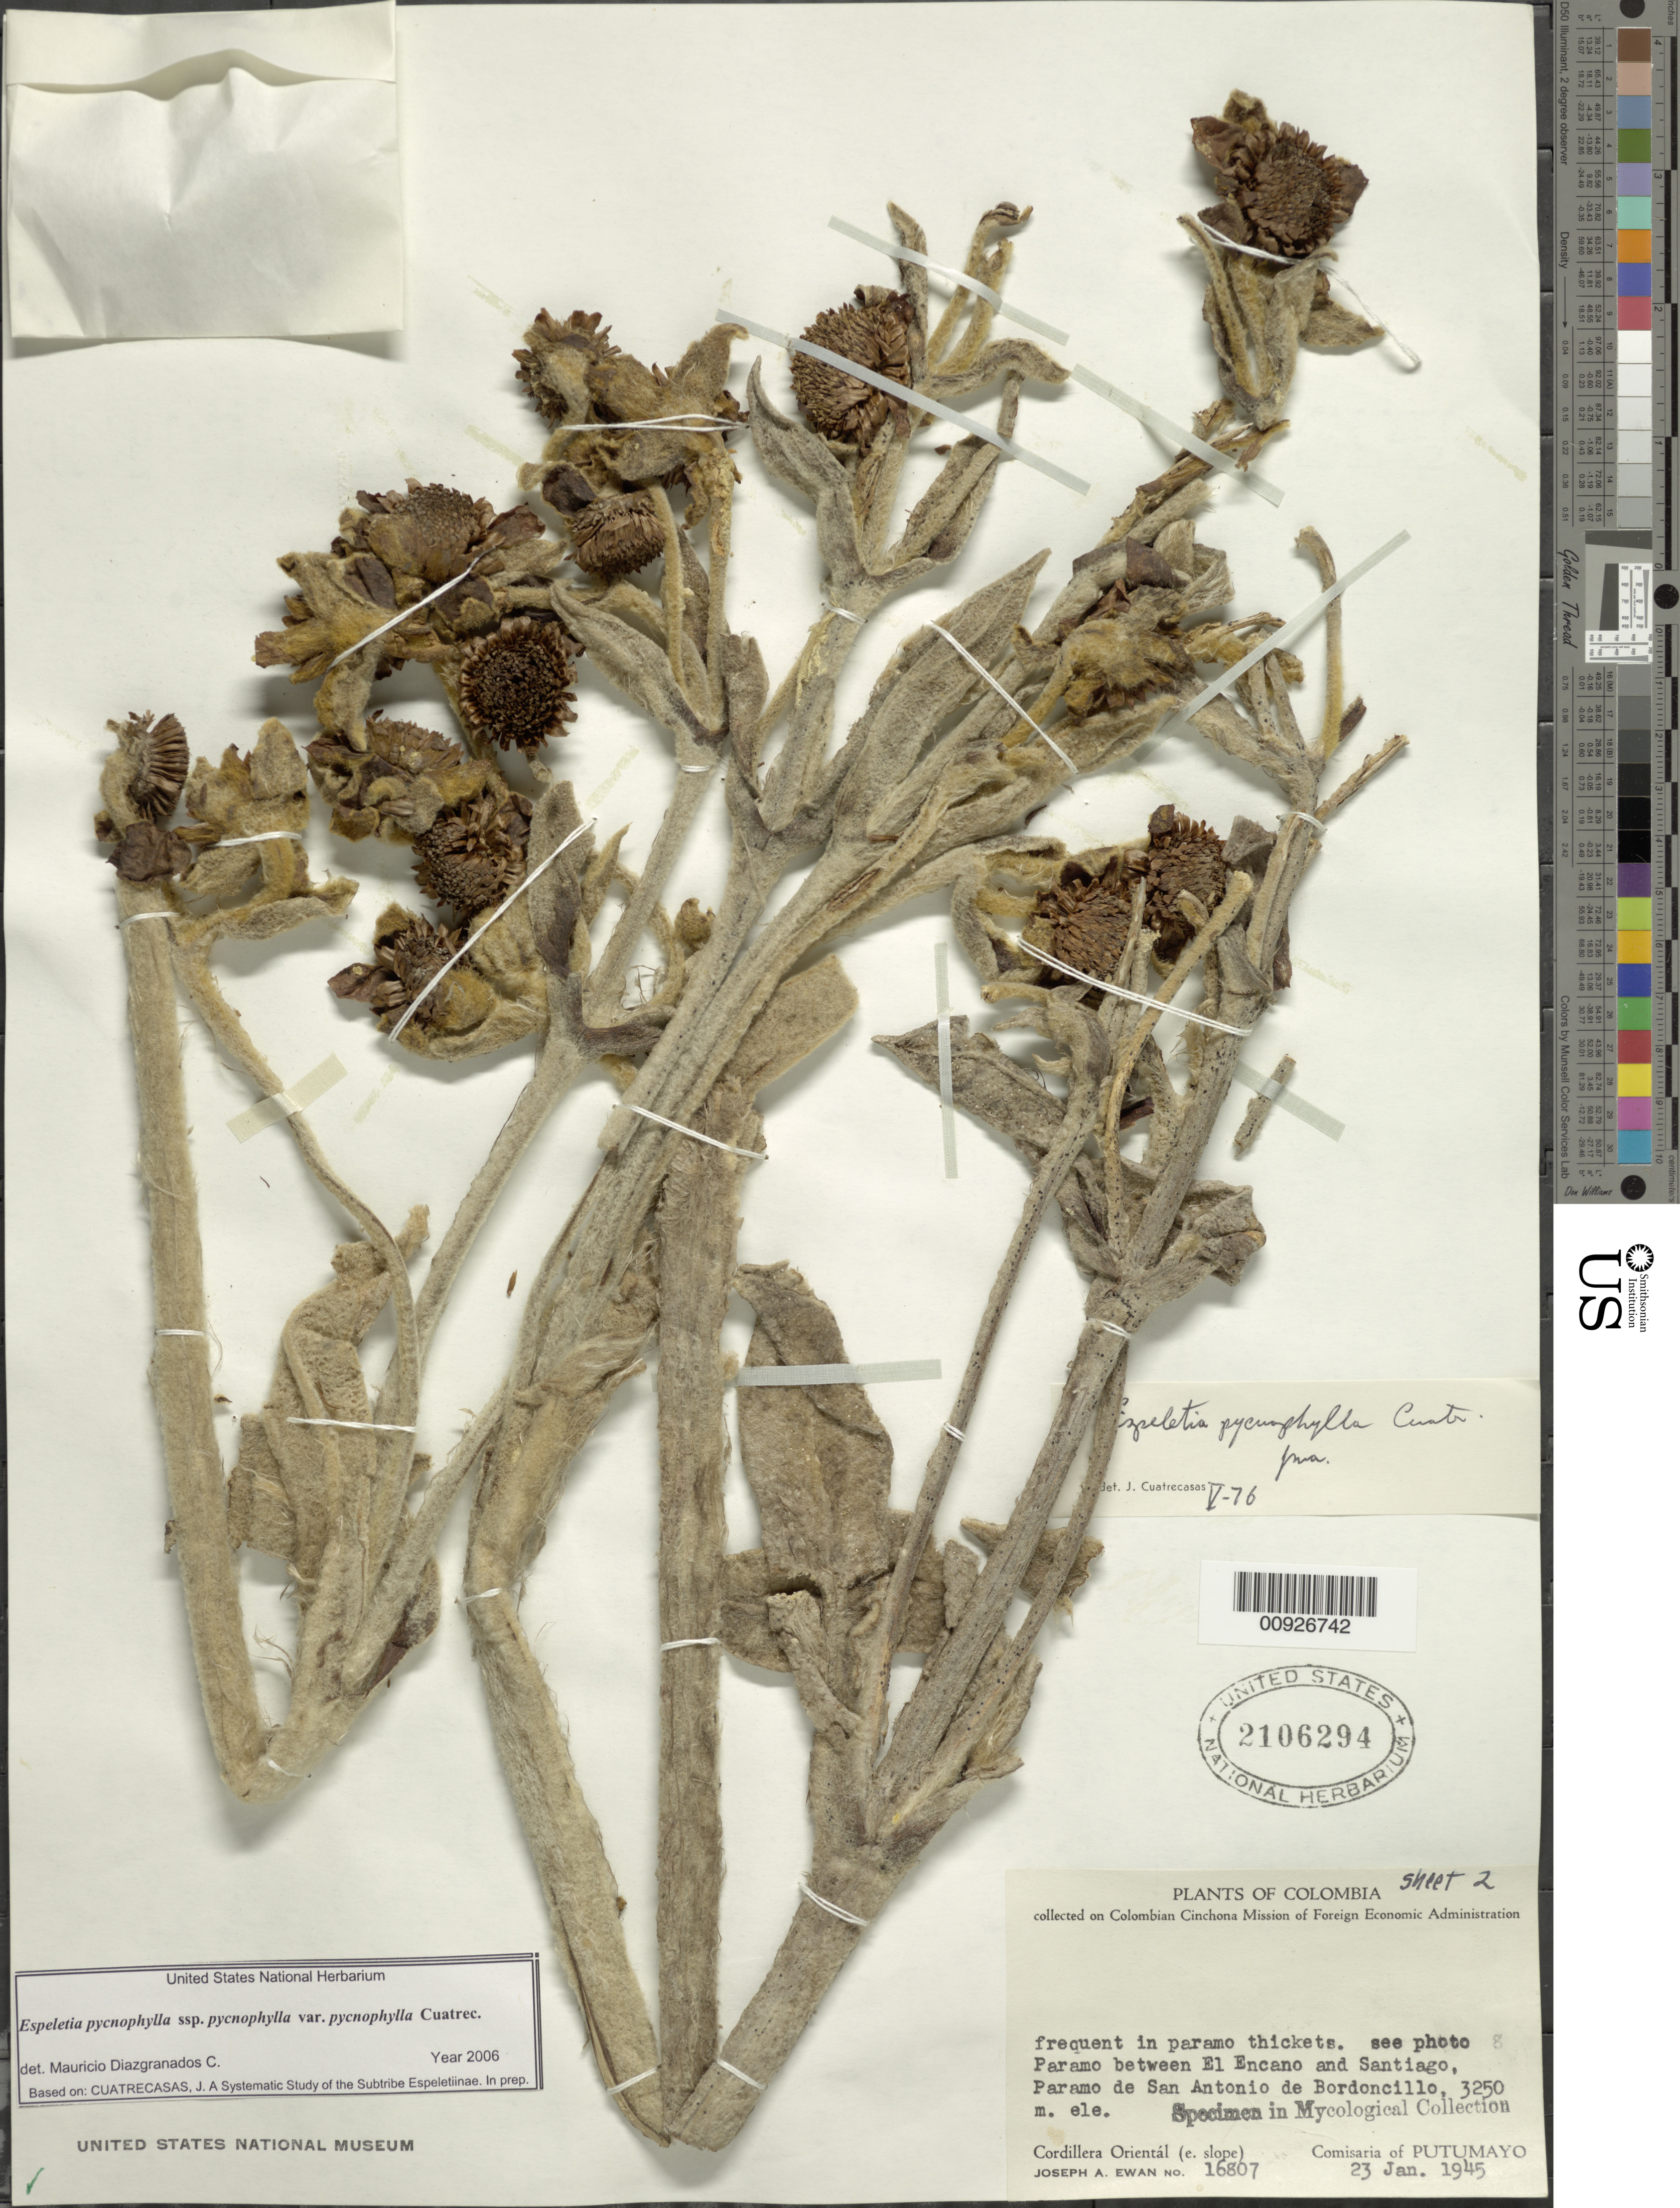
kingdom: Plantae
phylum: Tracheophyta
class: Magnoliopsida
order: Asterales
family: Asteraceae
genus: Espeletia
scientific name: Espeletia pycnophylla var. pycnophylla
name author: Cuatrec.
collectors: J. A. Ewan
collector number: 16807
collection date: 1945-01-23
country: Colombia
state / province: Putumayo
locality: P. de San Antonio del Bordoncillo. Páramo between El Encanto and Santiago. Cordillera Oriental, E slope.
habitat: Frequent in páramo thickets.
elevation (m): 3250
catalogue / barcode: US 2106294